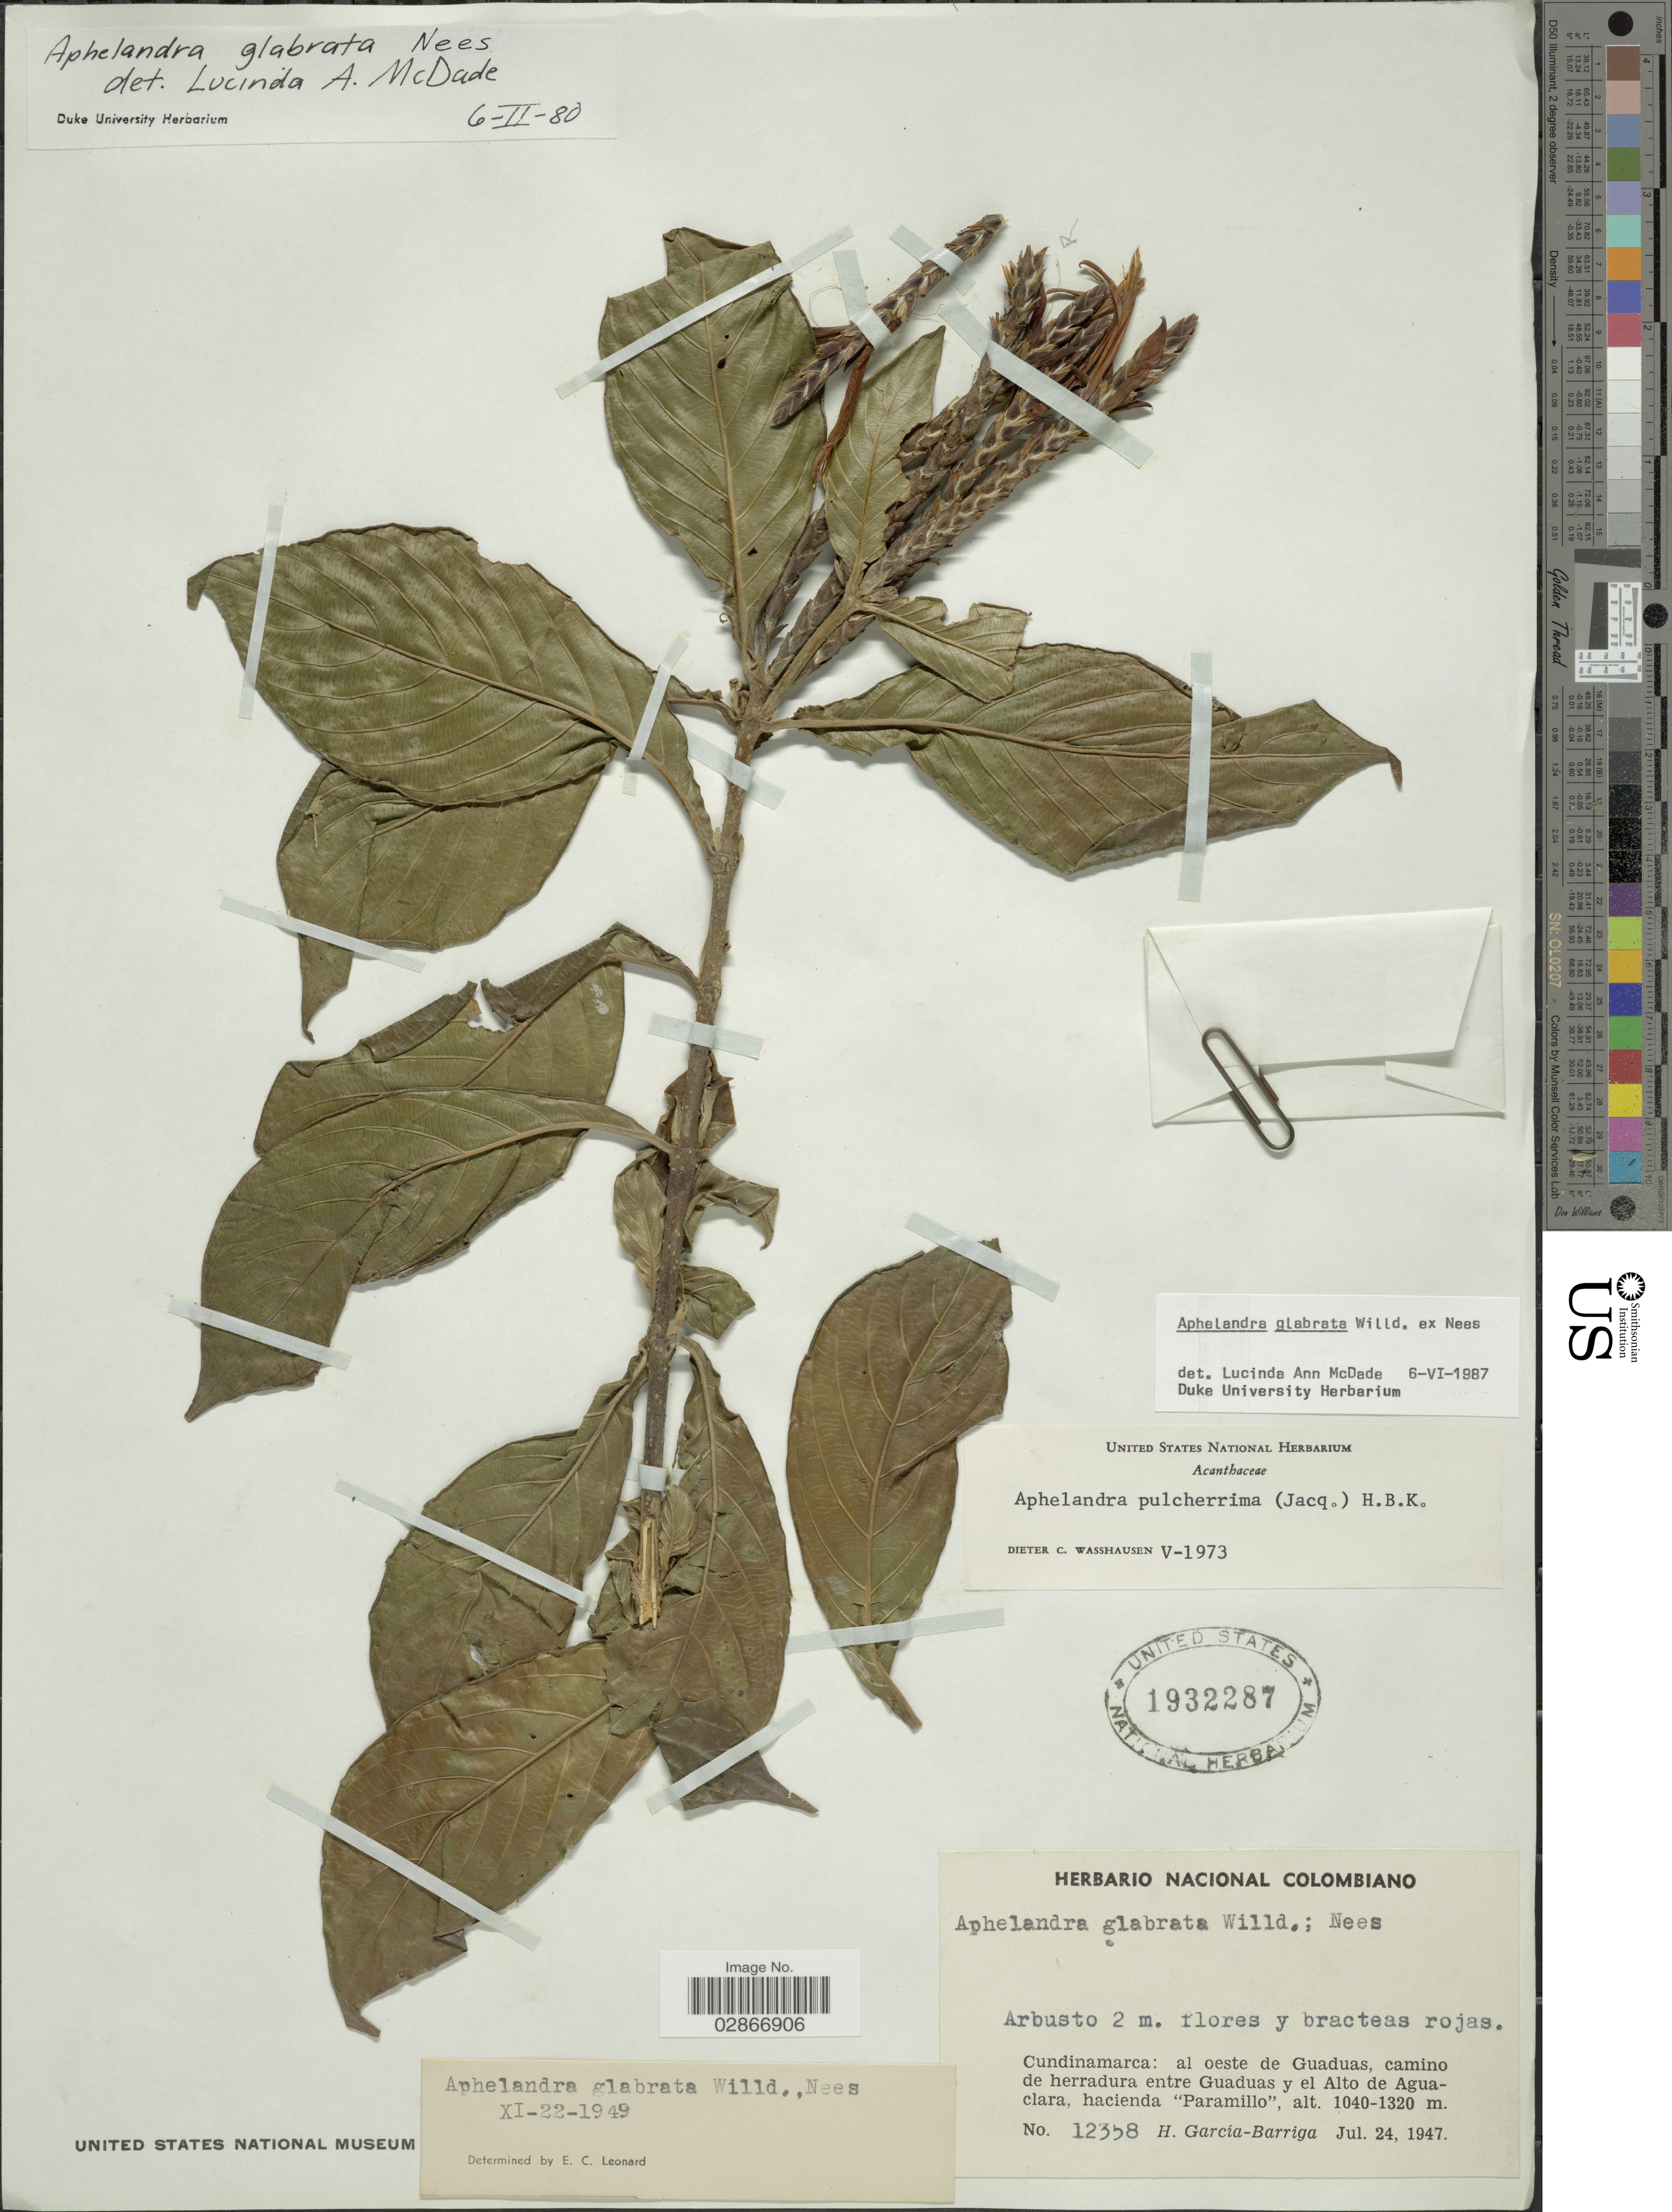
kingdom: Plantae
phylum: Tracheophyta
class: Magnoliopsida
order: Lamiales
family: Acanthaceae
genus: Aphelandra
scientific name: Aphelandra glabrata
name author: Willd. ex Nees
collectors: H. García Barriga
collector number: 12358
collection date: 1947-07-24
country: Colombia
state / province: Cundinamarca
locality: Al oeste de Guaduas, camino de herradura entre Guaduas y el Alto de Aguaclara, hacienda "Paramillo".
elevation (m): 1040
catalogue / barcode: US 1932287